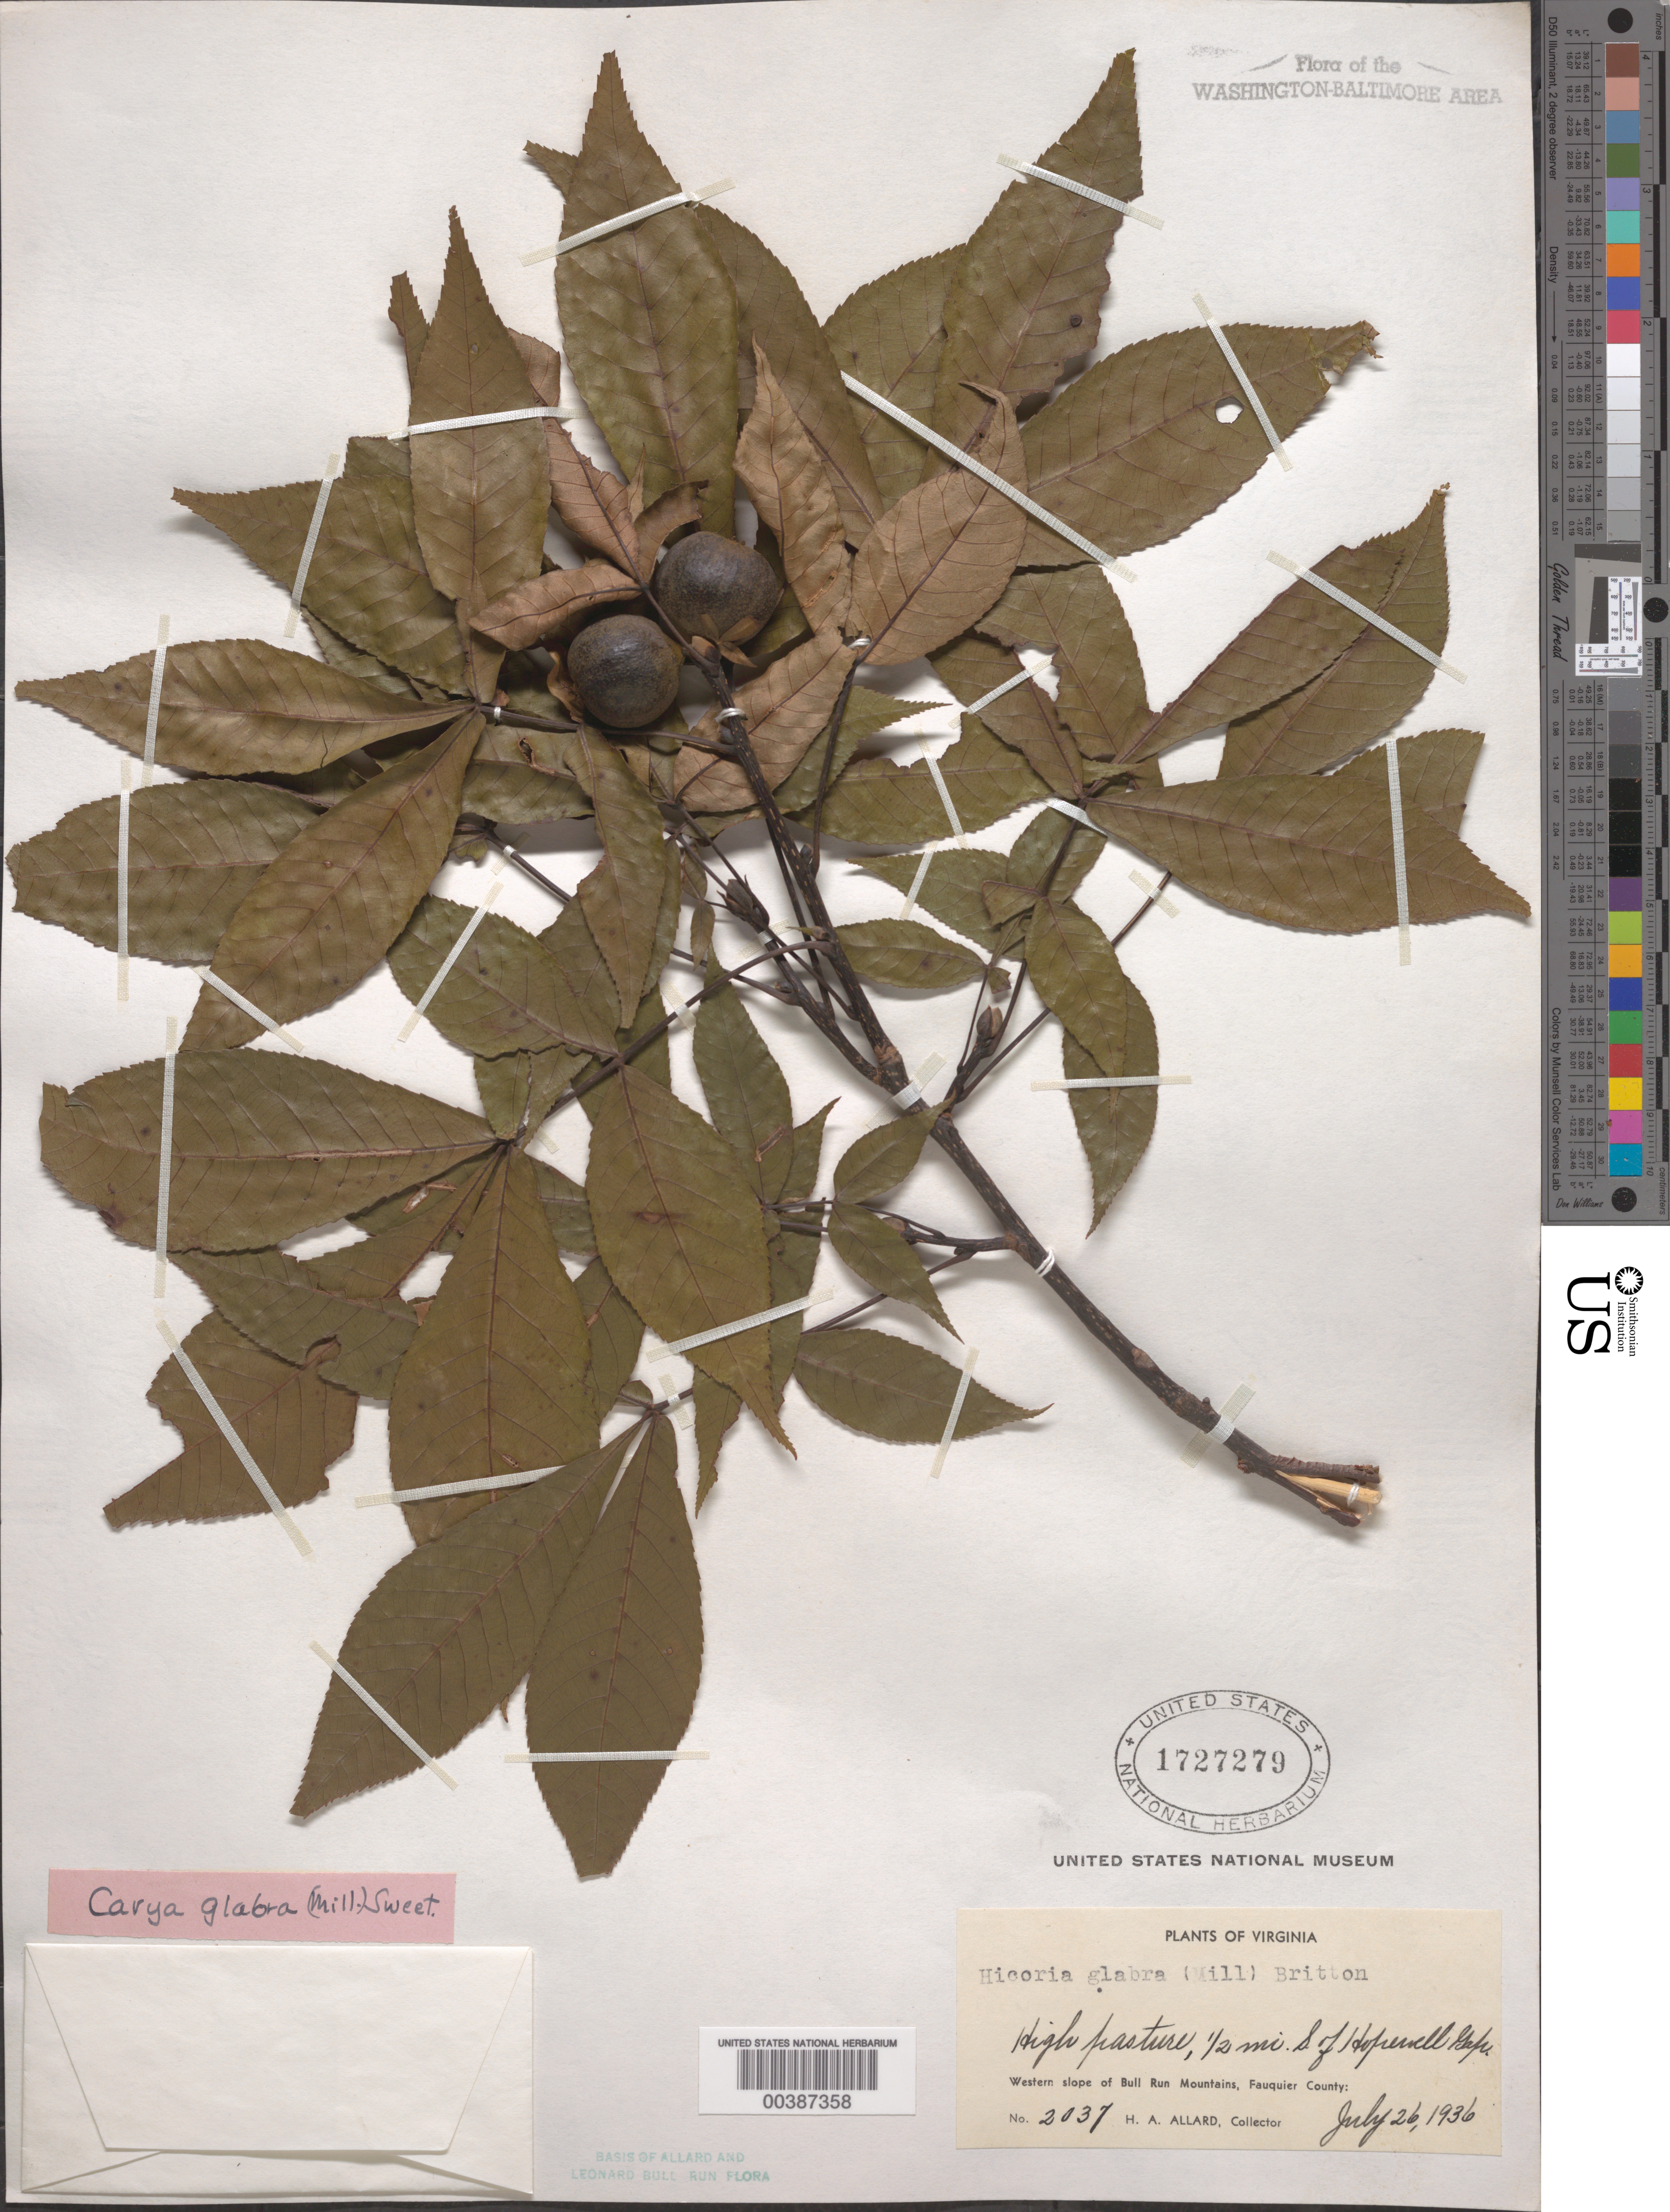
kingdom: Plantae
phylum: Tracheophyta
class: Magnoliopsida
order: Fagales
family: Juglandaceae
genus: Carya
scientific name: Carya glabra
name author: (Mill.) Sweet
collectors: H. A. Allard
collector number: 2037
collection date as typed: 26 Jul 1936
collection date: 1936-07-26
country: United States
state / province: Virginia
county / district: Fauquier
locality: South of Hopewell Gap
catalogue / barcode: US 1727279